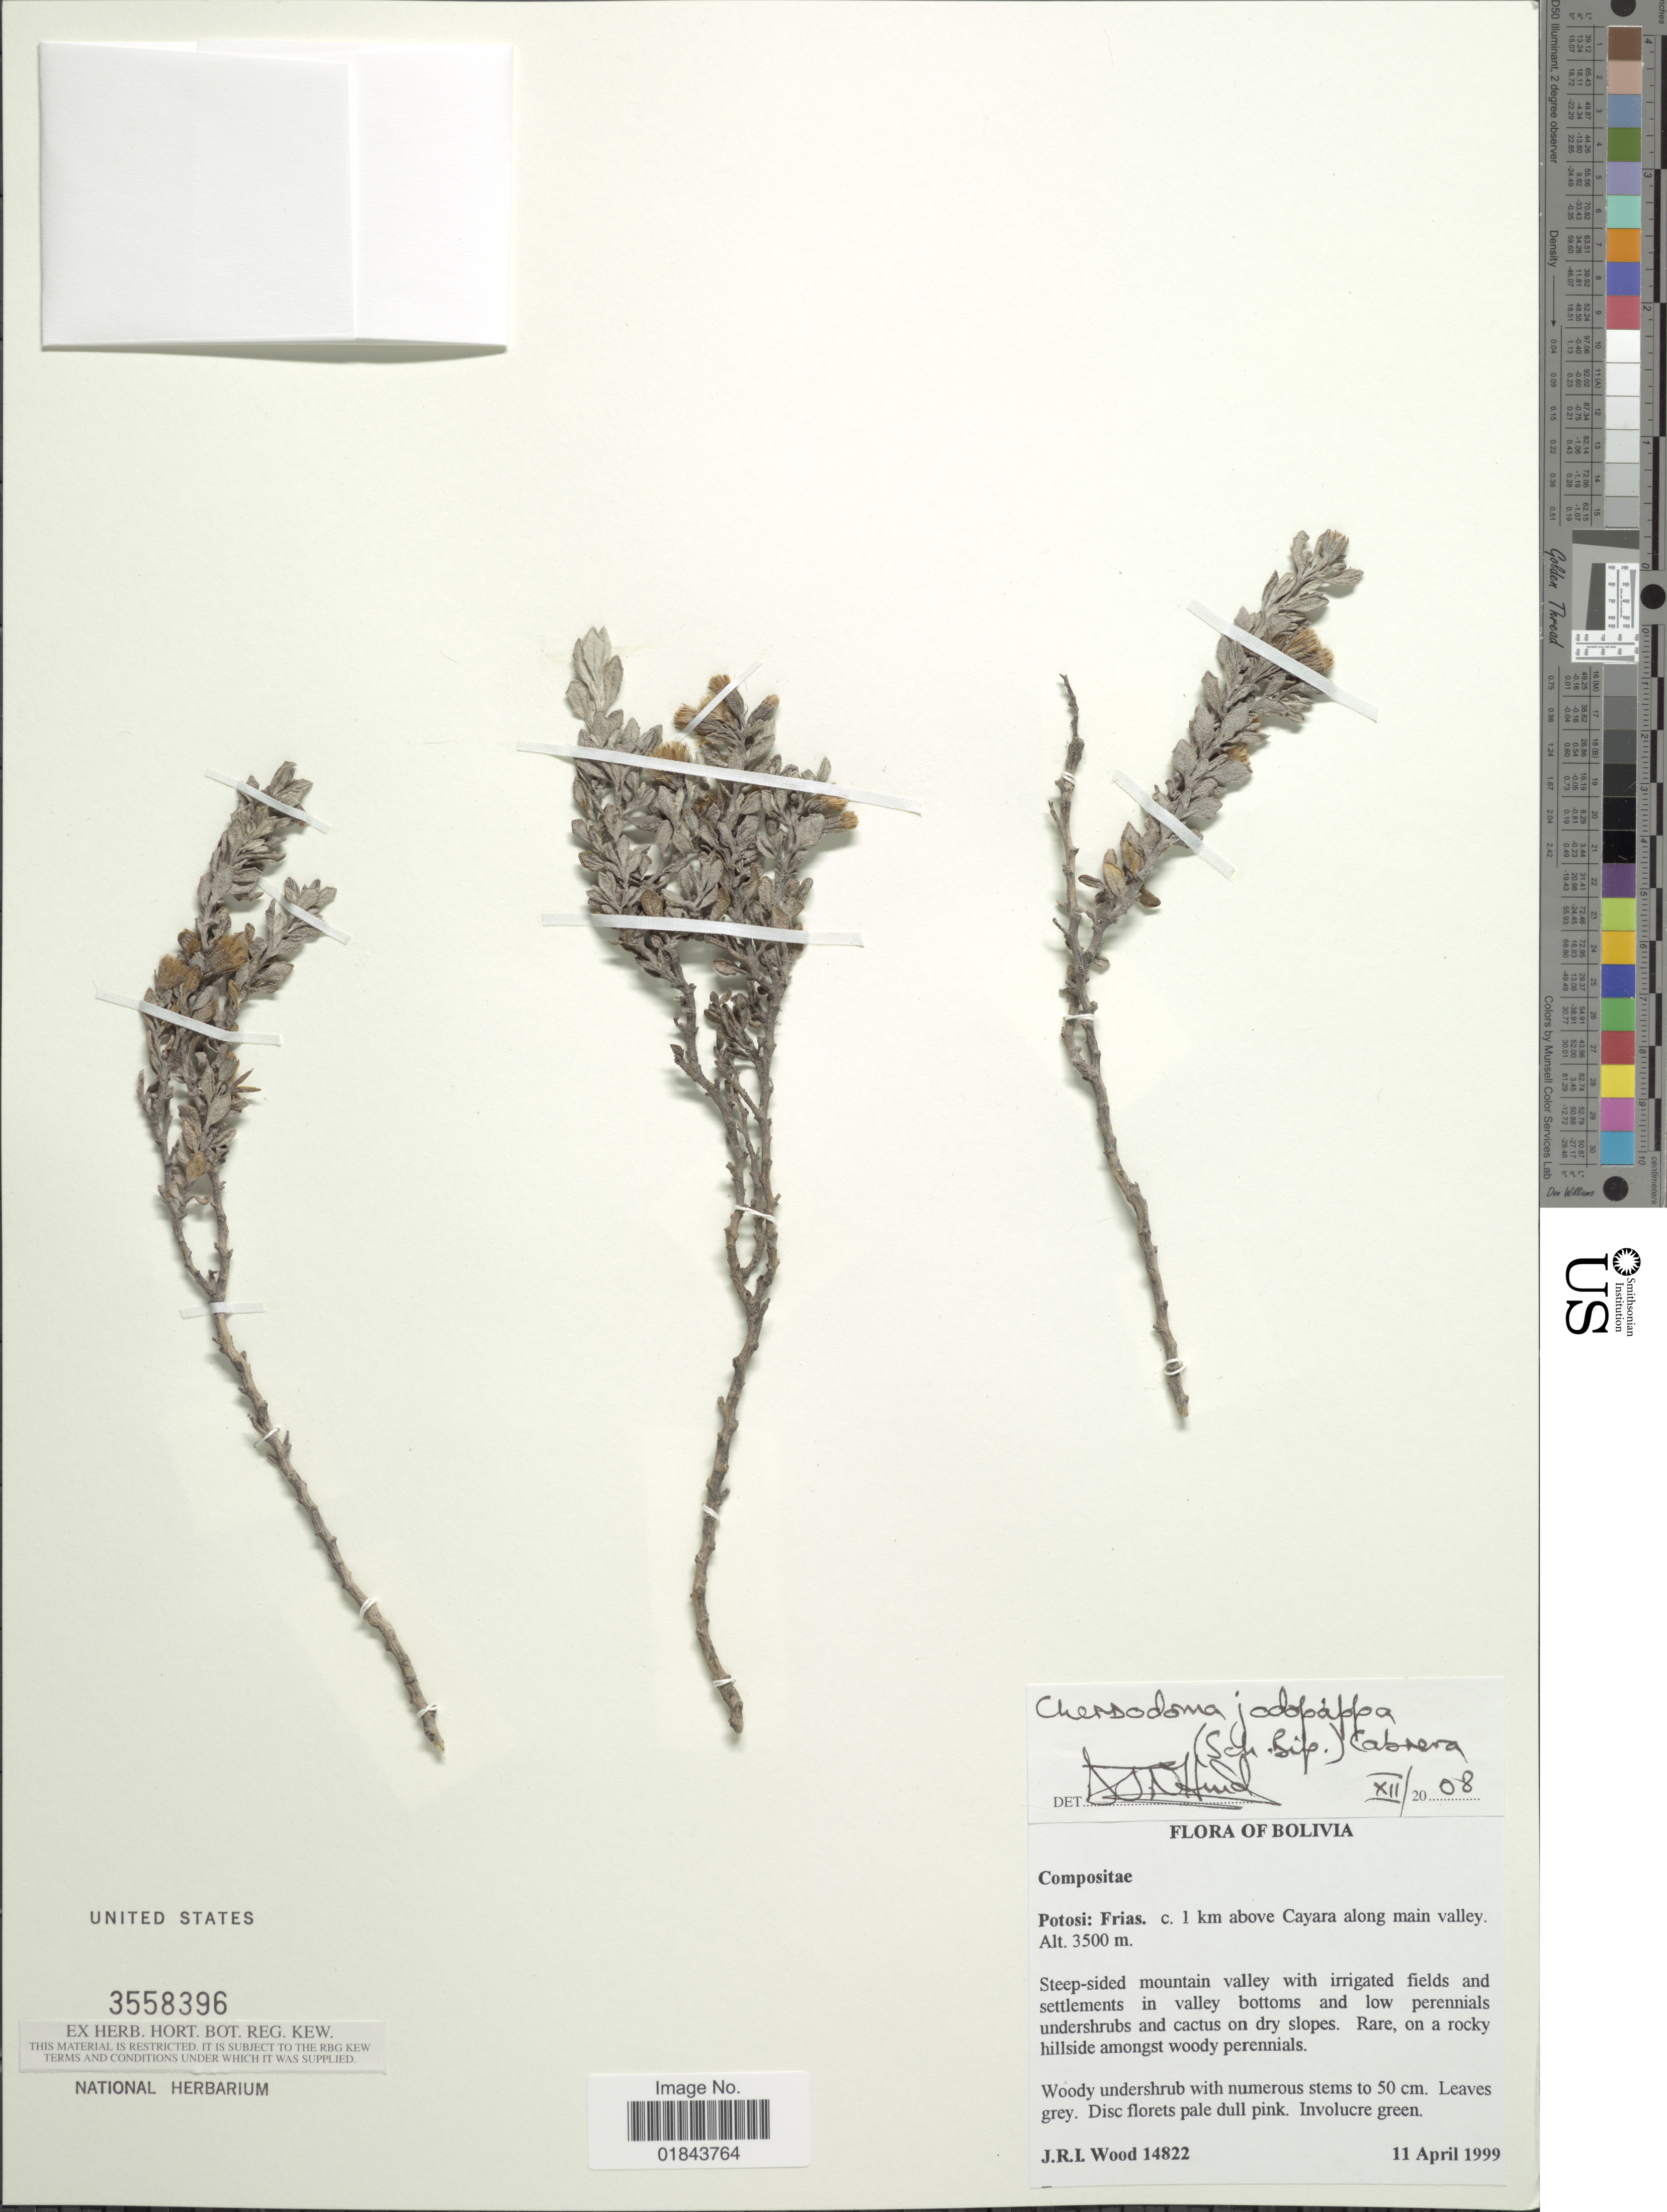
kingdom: Plantae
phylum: Tracheophyta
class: Magnoliopsida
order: Asterales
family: Asteraceae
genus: Chersodoma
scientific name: Chersodoma jodopappa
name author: (Sch. Bip.) Cabrera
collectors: J. R. I. Wood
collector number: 14822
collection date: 1999-04-11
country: Bolivia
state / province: Potosi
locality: Potosi: Frias. c. 1 km above Cayara along main valley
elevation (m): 3500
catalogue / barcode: US 3558396